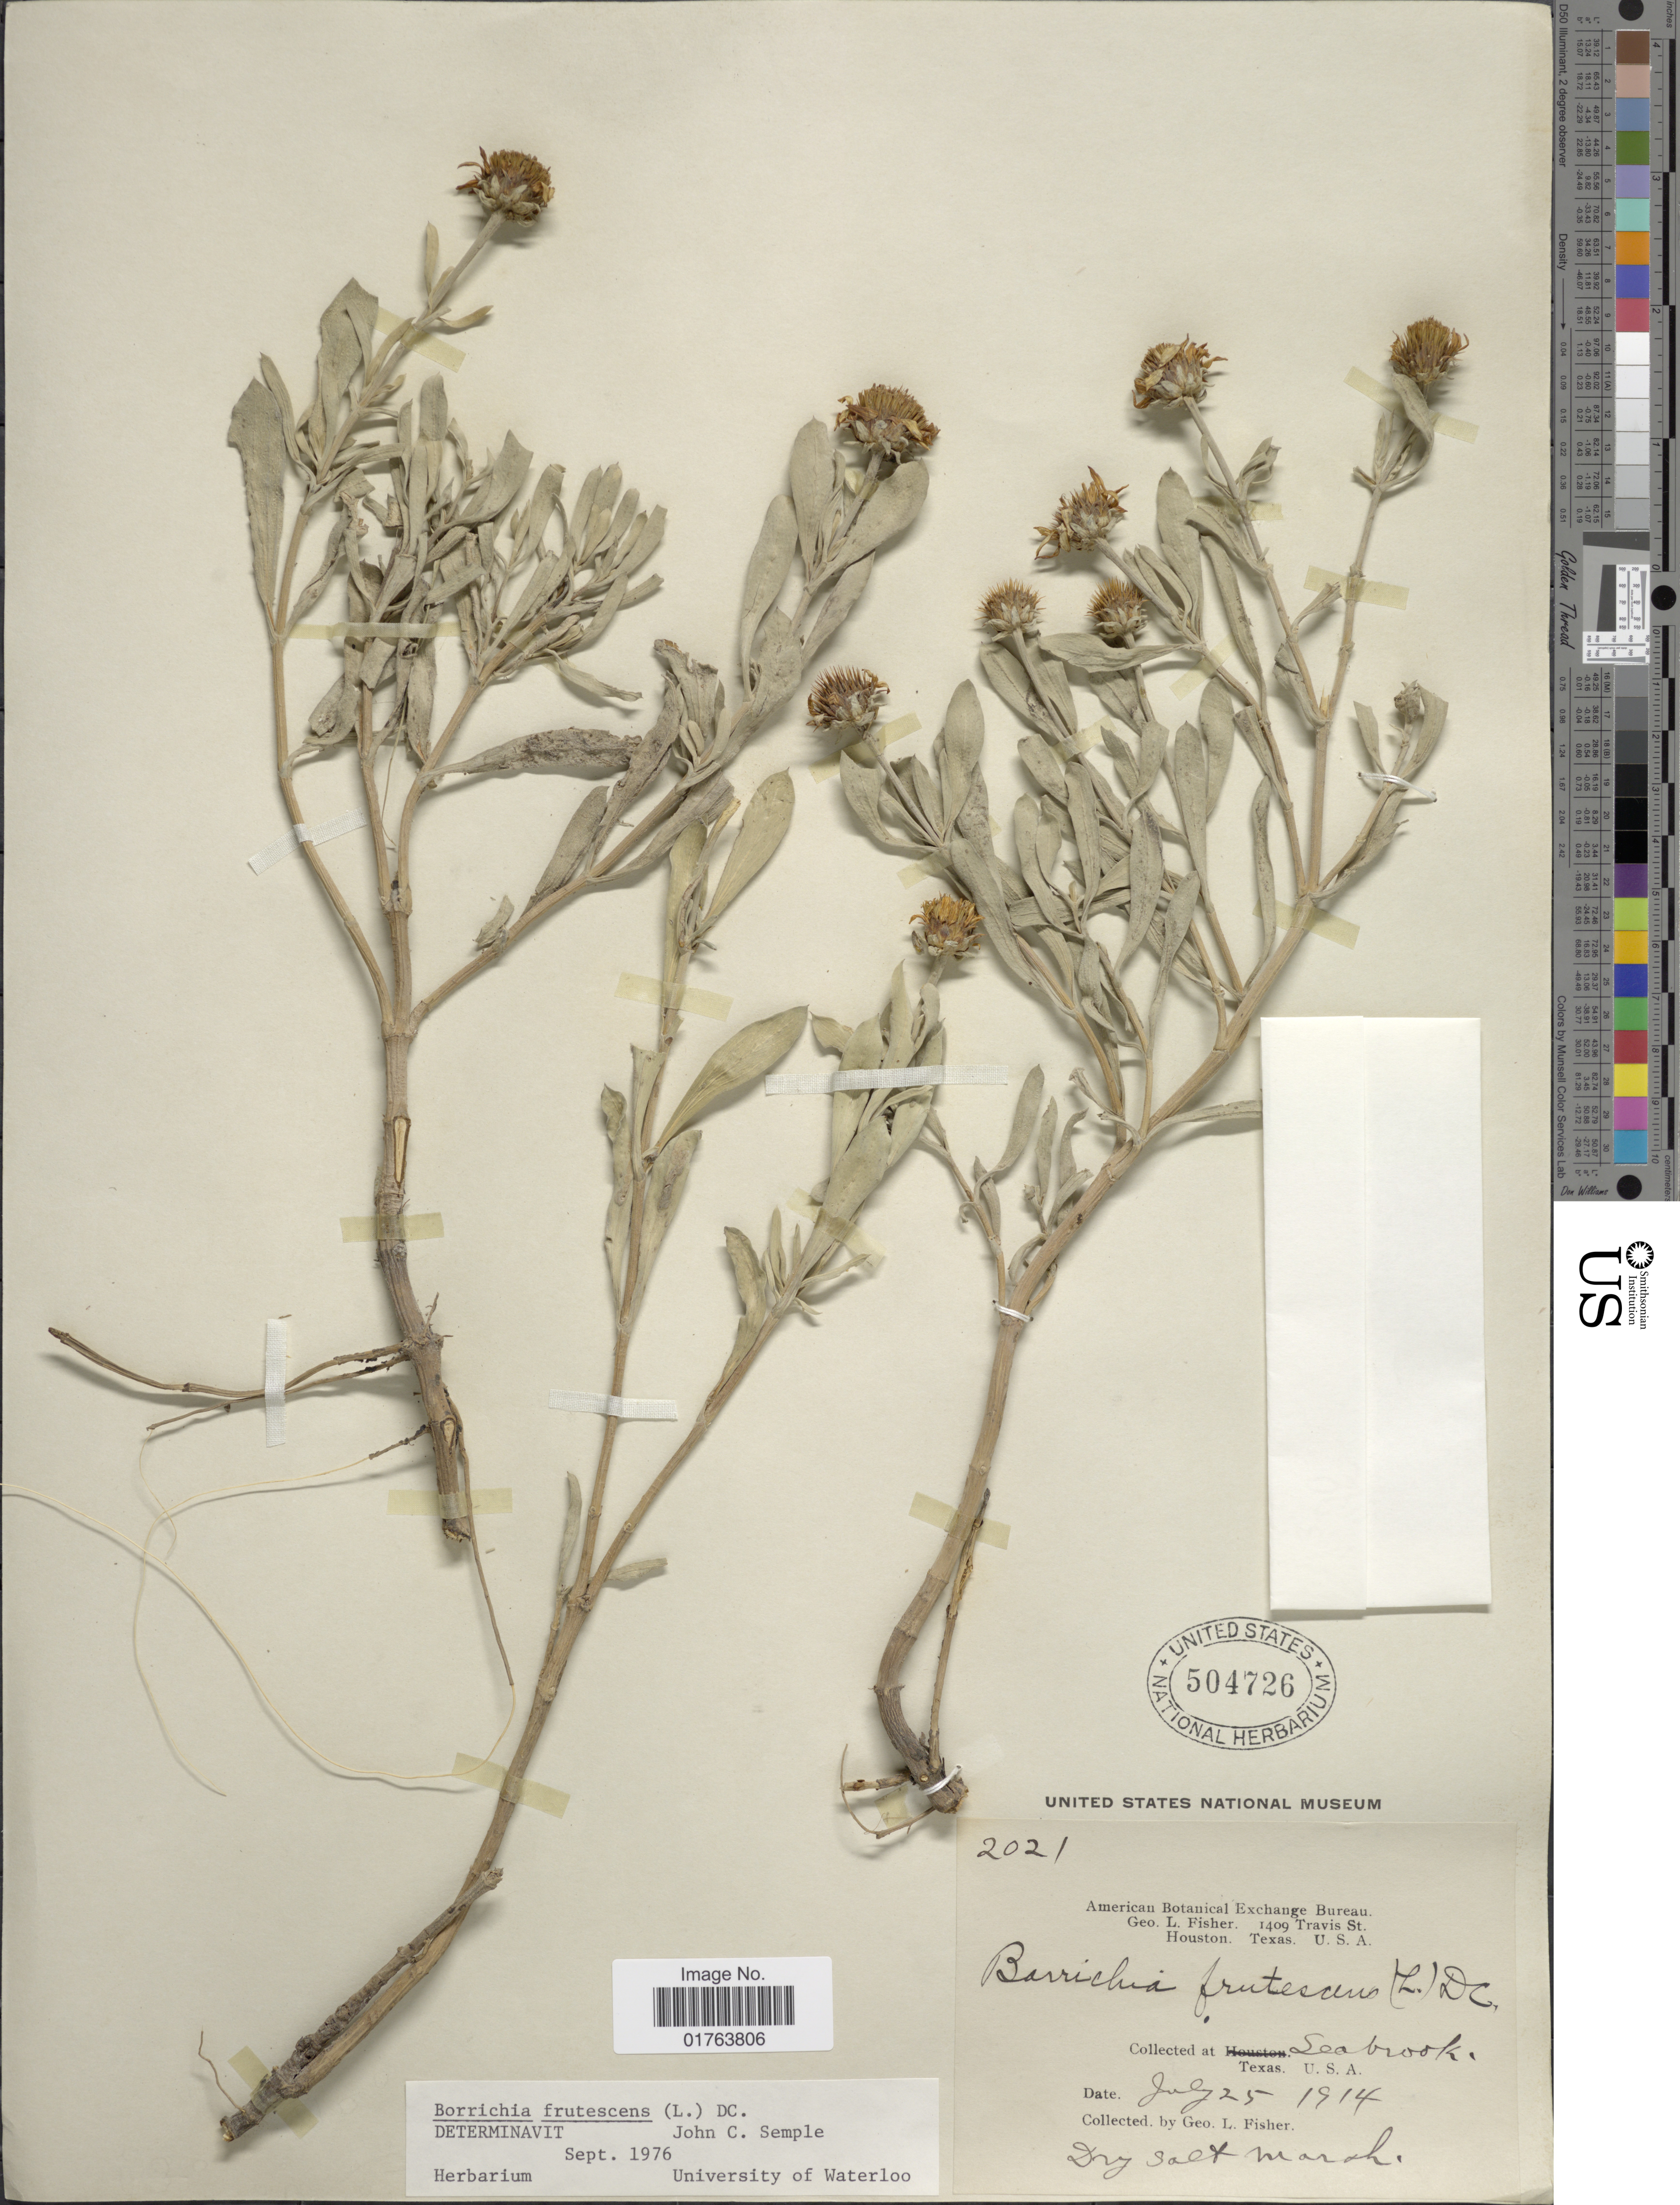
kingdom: Plantae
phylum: Tracheophyta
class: Magnoliopsida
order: Asterales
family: Asteraceae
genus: Borrichia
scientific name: Borrichia frutescens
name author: (L.) DC.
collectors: G. L. Fisher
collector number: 2021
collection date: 1914-07-25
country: United States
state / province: Texas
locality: Seabrook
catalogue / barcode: US 504726